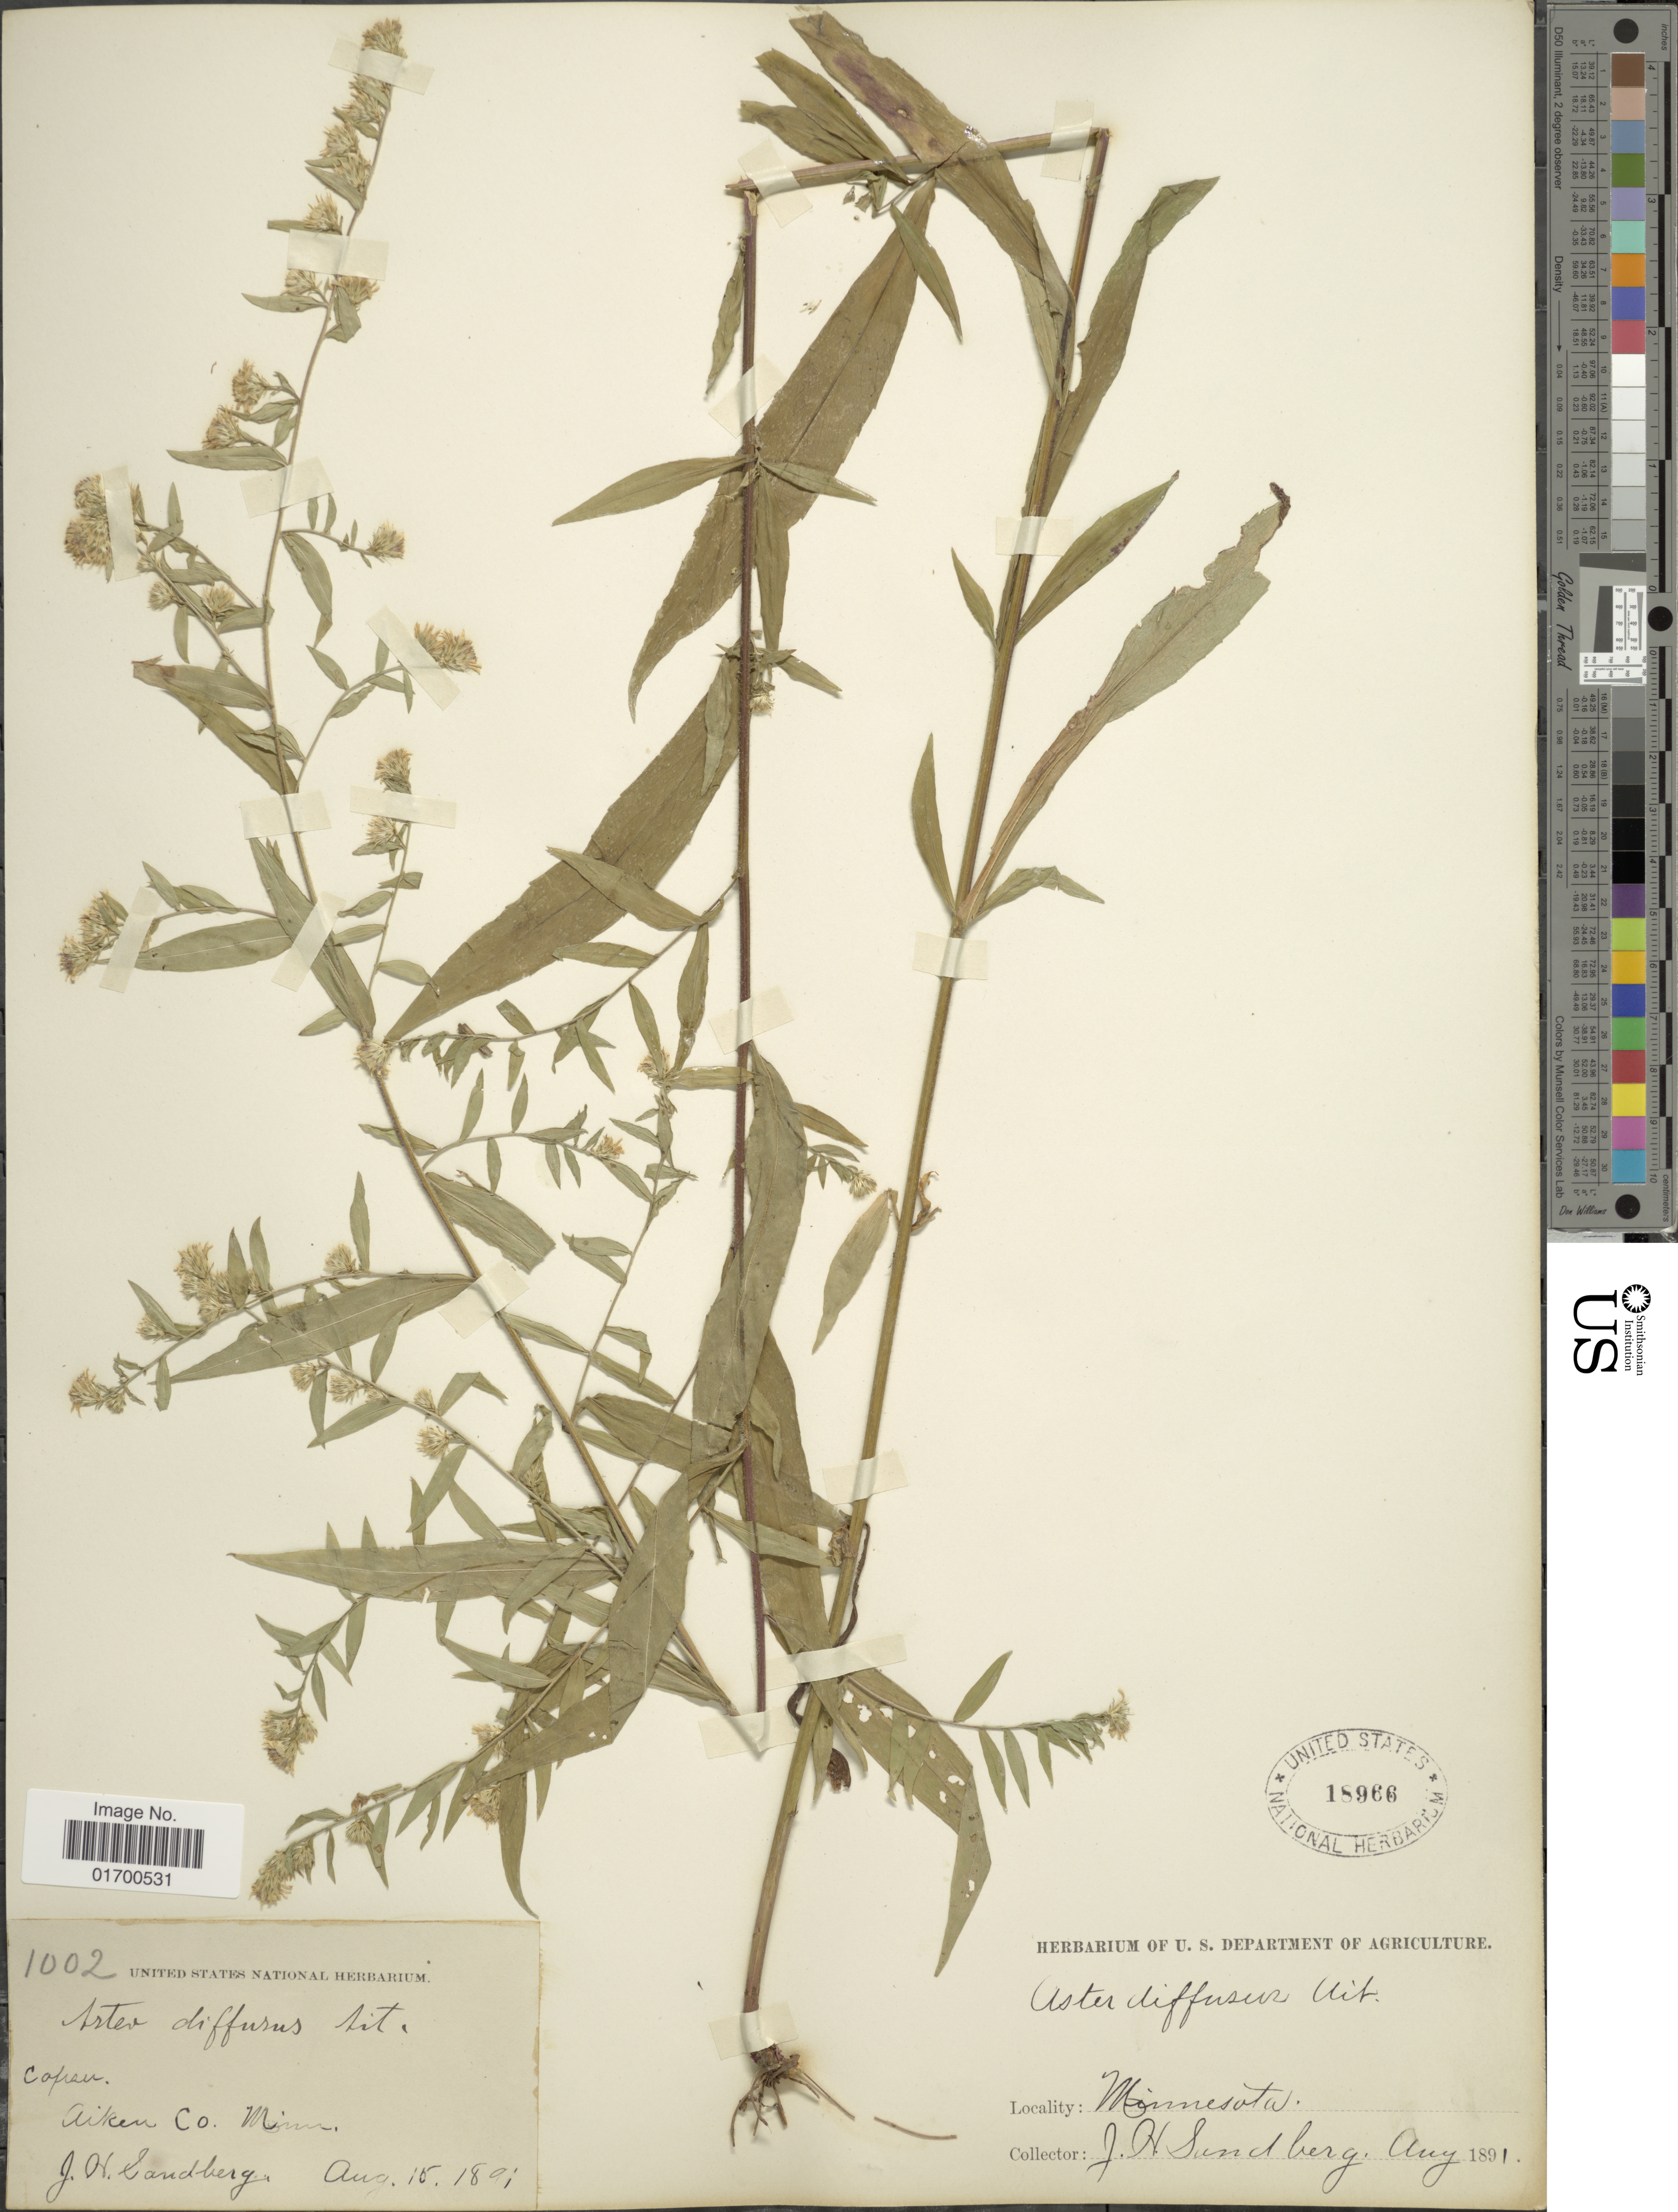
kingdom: Plantae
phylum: Tracheophyta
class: Magnoliopsida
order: Asterales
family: Asteraceae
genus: Symphyotrichum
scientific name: Symphyotrichum lateriflorum var. hirsuticaule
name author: (DC.) G.L. Nesom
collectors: J. H. Sandberg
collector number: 1002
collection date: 1801-08-15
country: United States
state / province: Minnesota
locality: Aiken Co.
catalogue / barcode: US 18966